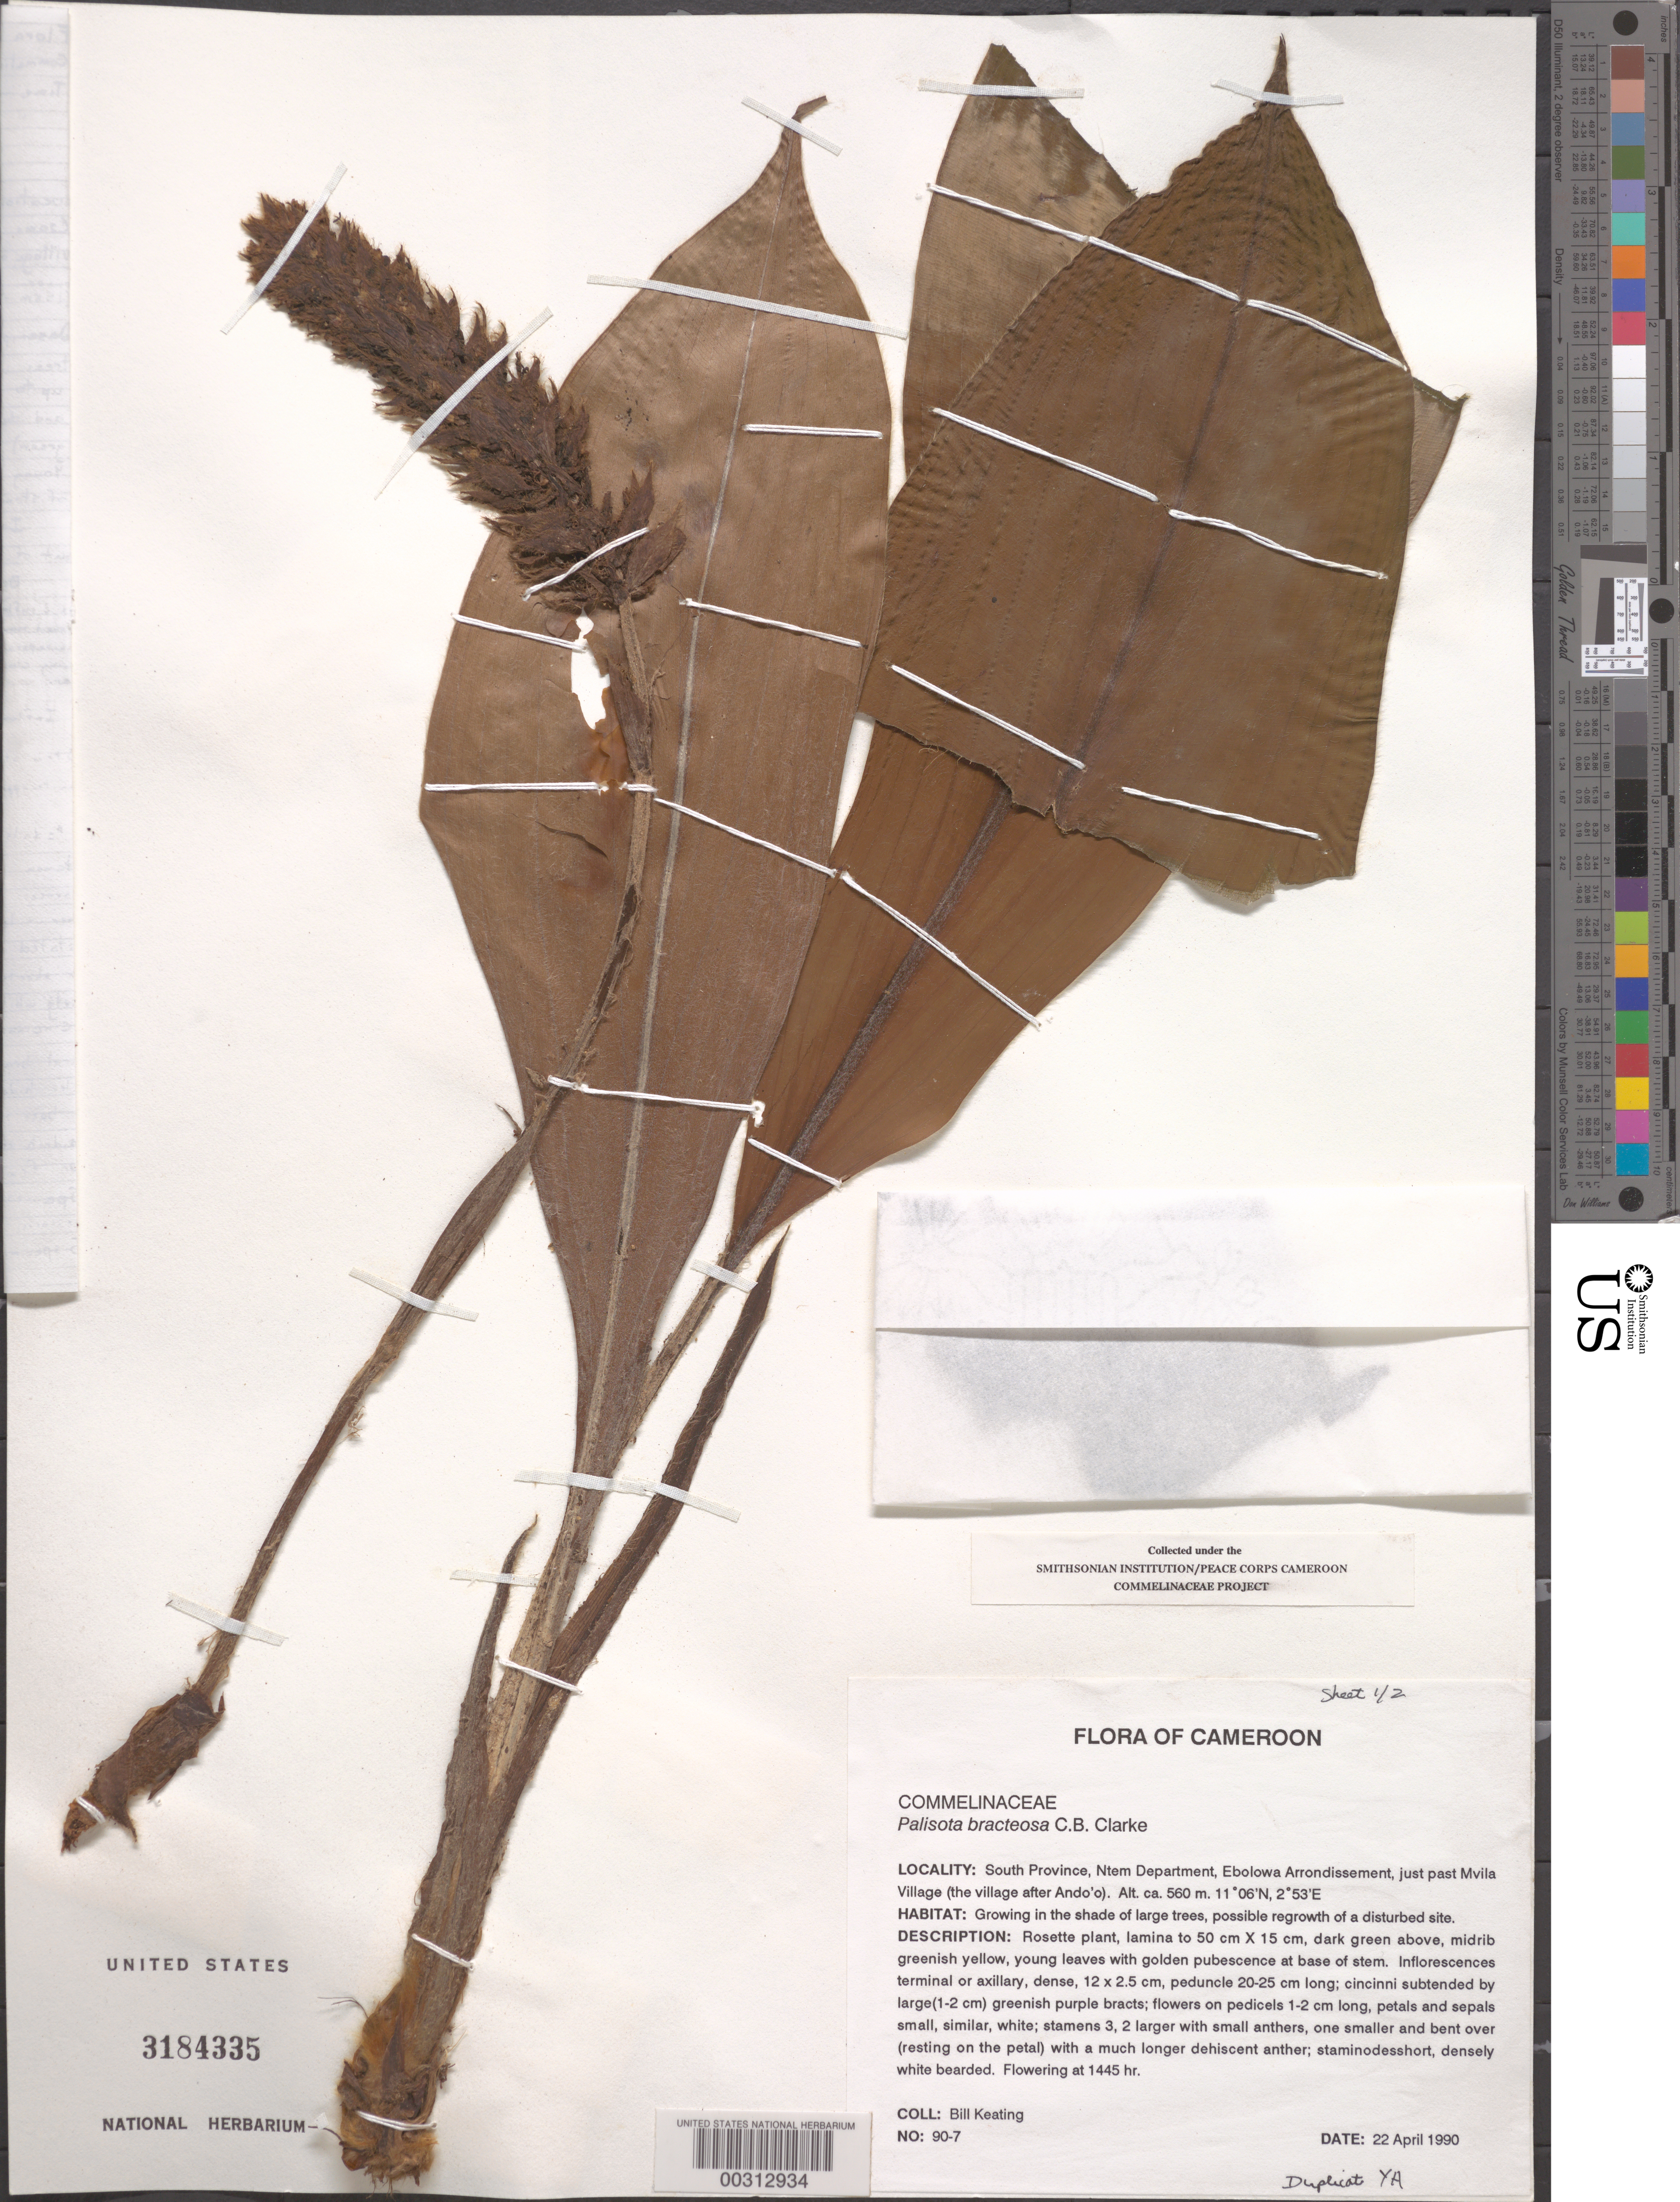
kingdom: Plantae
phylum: Tracheophyta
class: Liliopsida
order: Commelinales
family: Commelinaceae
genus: Palisota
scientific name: Palisota bracteosa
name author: C.B. Clarke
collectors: B. Keating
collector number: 90-7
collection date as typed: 22 Apr 1990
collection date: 1990-04-22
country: Cameroon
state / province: Sud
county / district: Ntem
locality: Ebolowa arrondissement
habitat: Growing in shade of trees, possible regrowth of a disturbed site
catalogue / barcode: US 3184335